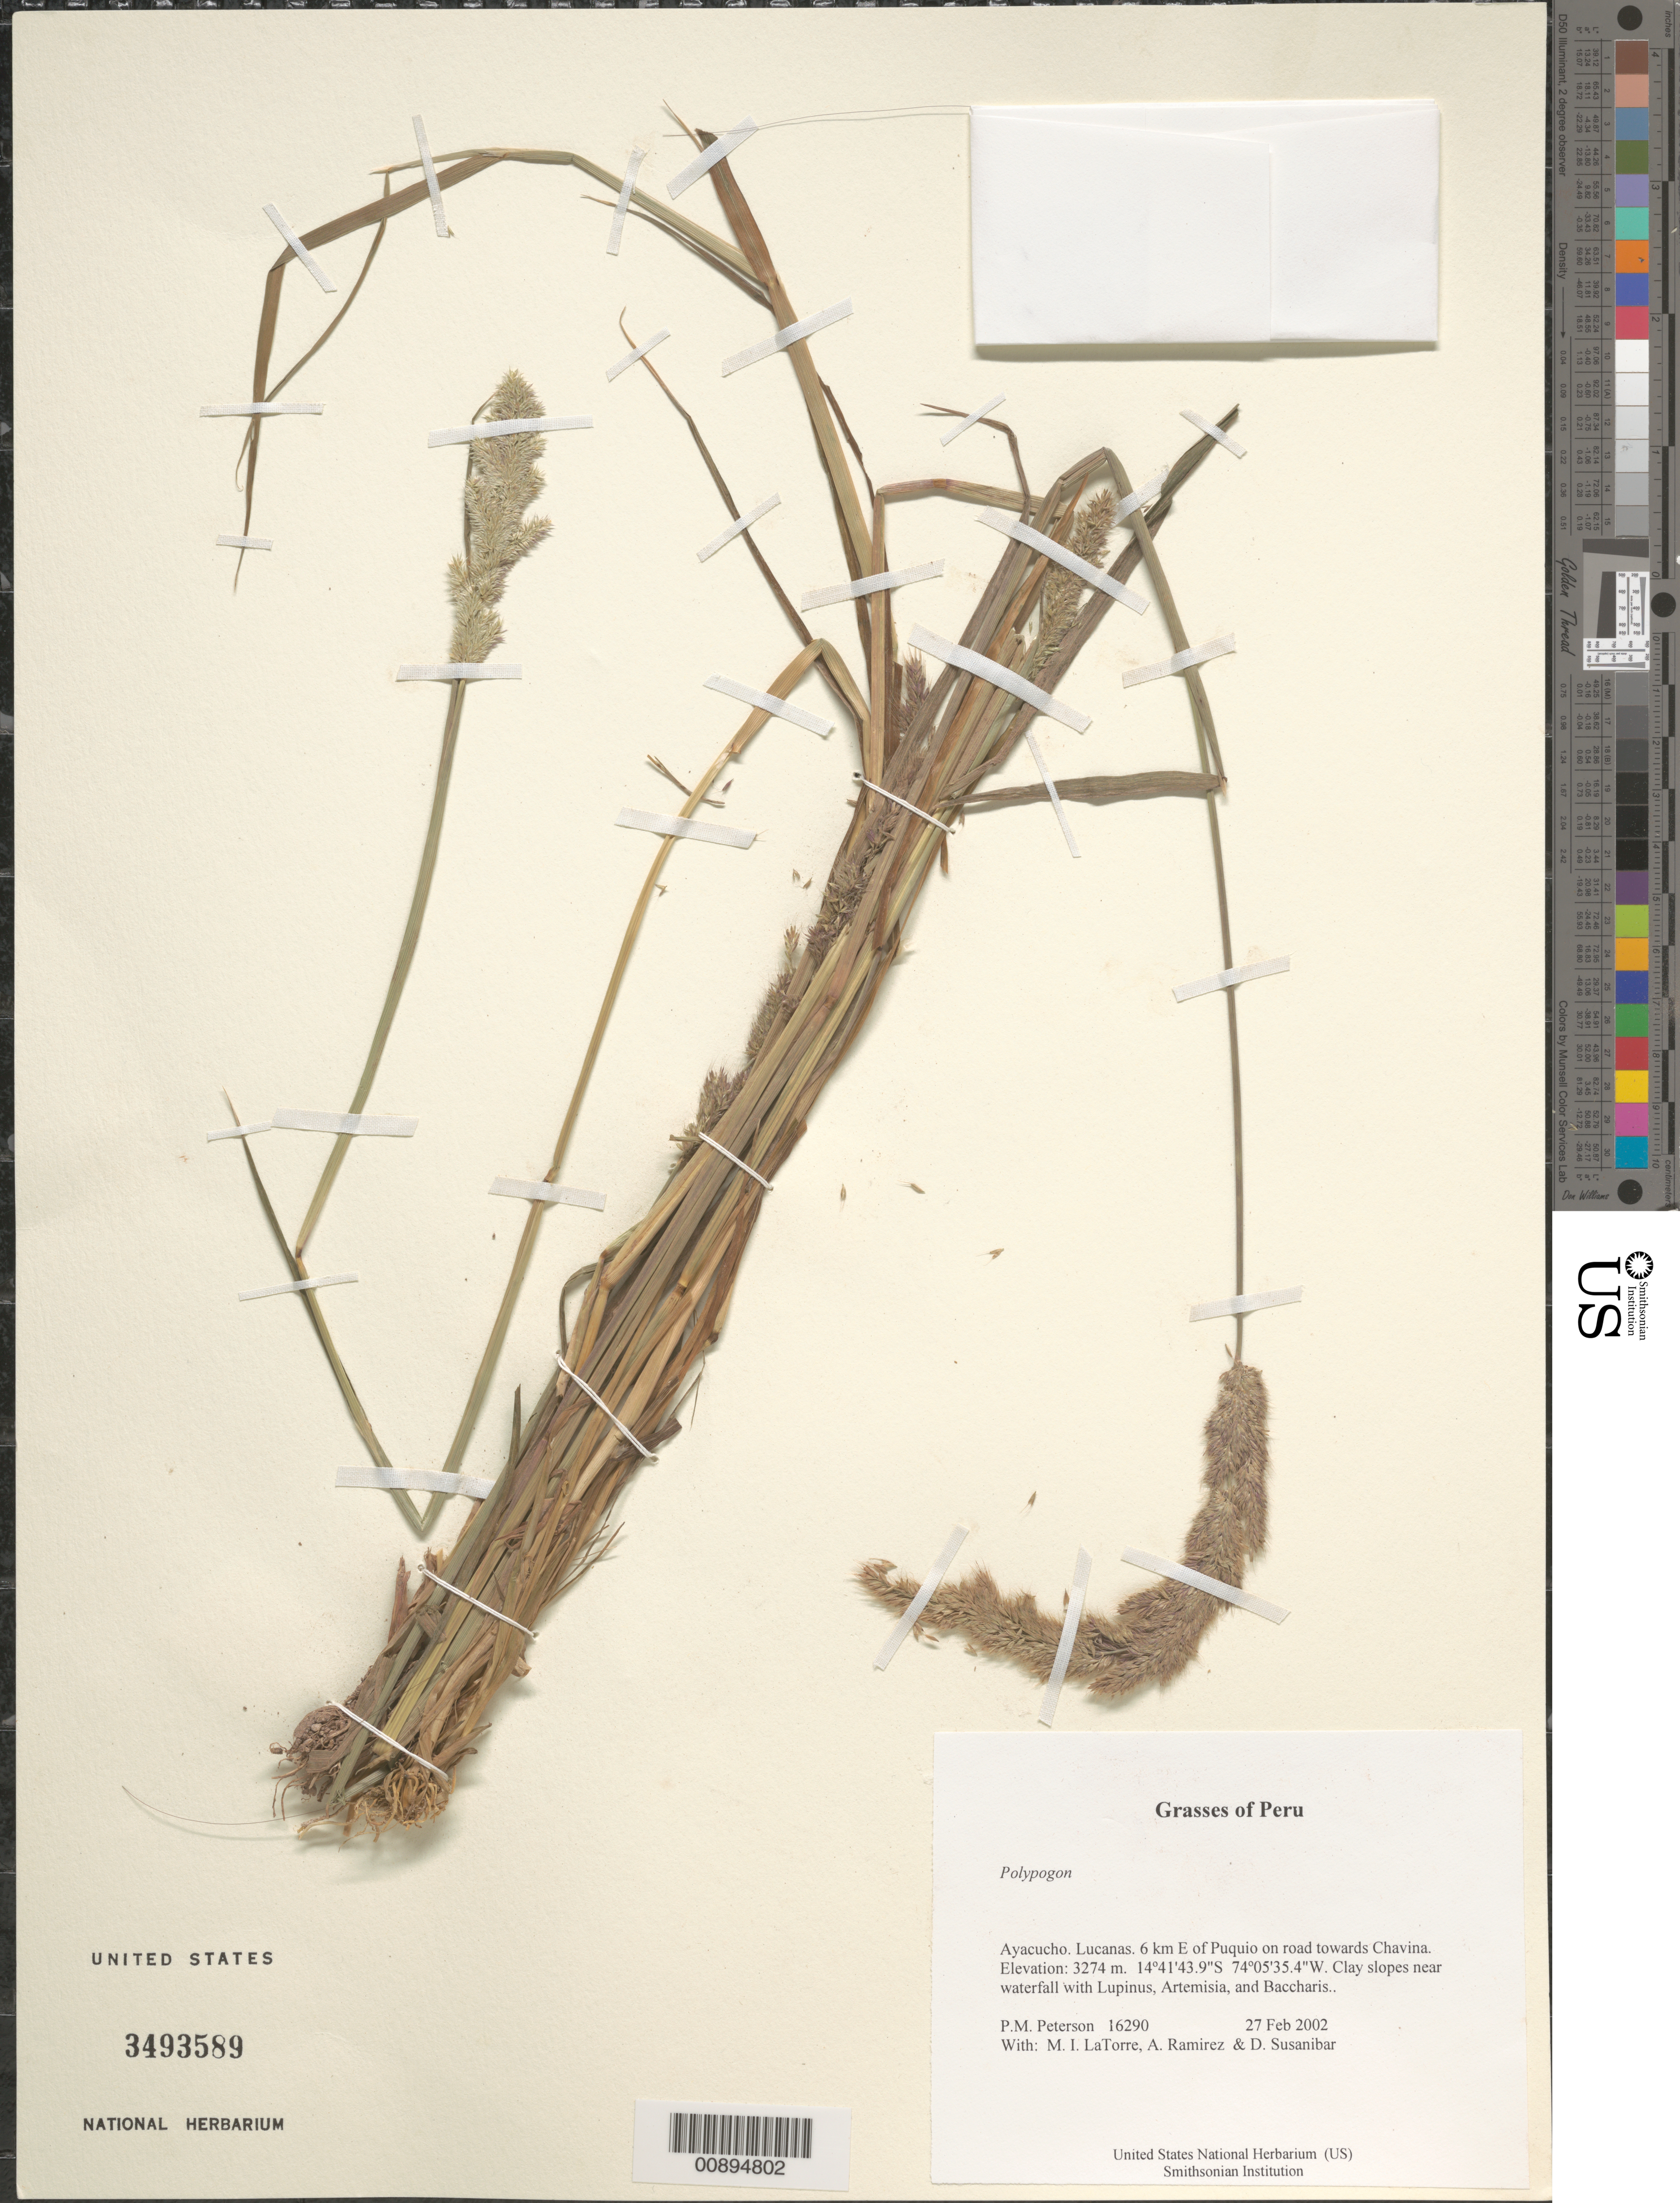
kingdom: Plantae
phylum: Tracheophyta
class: Liliopsida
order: Poales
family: Poaceae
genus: Polypogon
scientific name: Polypogon sp.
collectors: P. M. Peterson, M. I. La Torre, A. Ramírez & D. Susanibar Cruz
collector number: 16290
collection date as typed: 27 Feb 2002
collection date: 2002-02-27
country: Peru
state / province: Ayacucho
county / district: Lucanas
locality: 6 km E of Puquio on road towards Chavina.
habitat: Clay slopes near waterfall with ~Lupinus, Artemisia, and Baccharis.~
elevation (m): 3274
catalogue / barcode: US 3493589